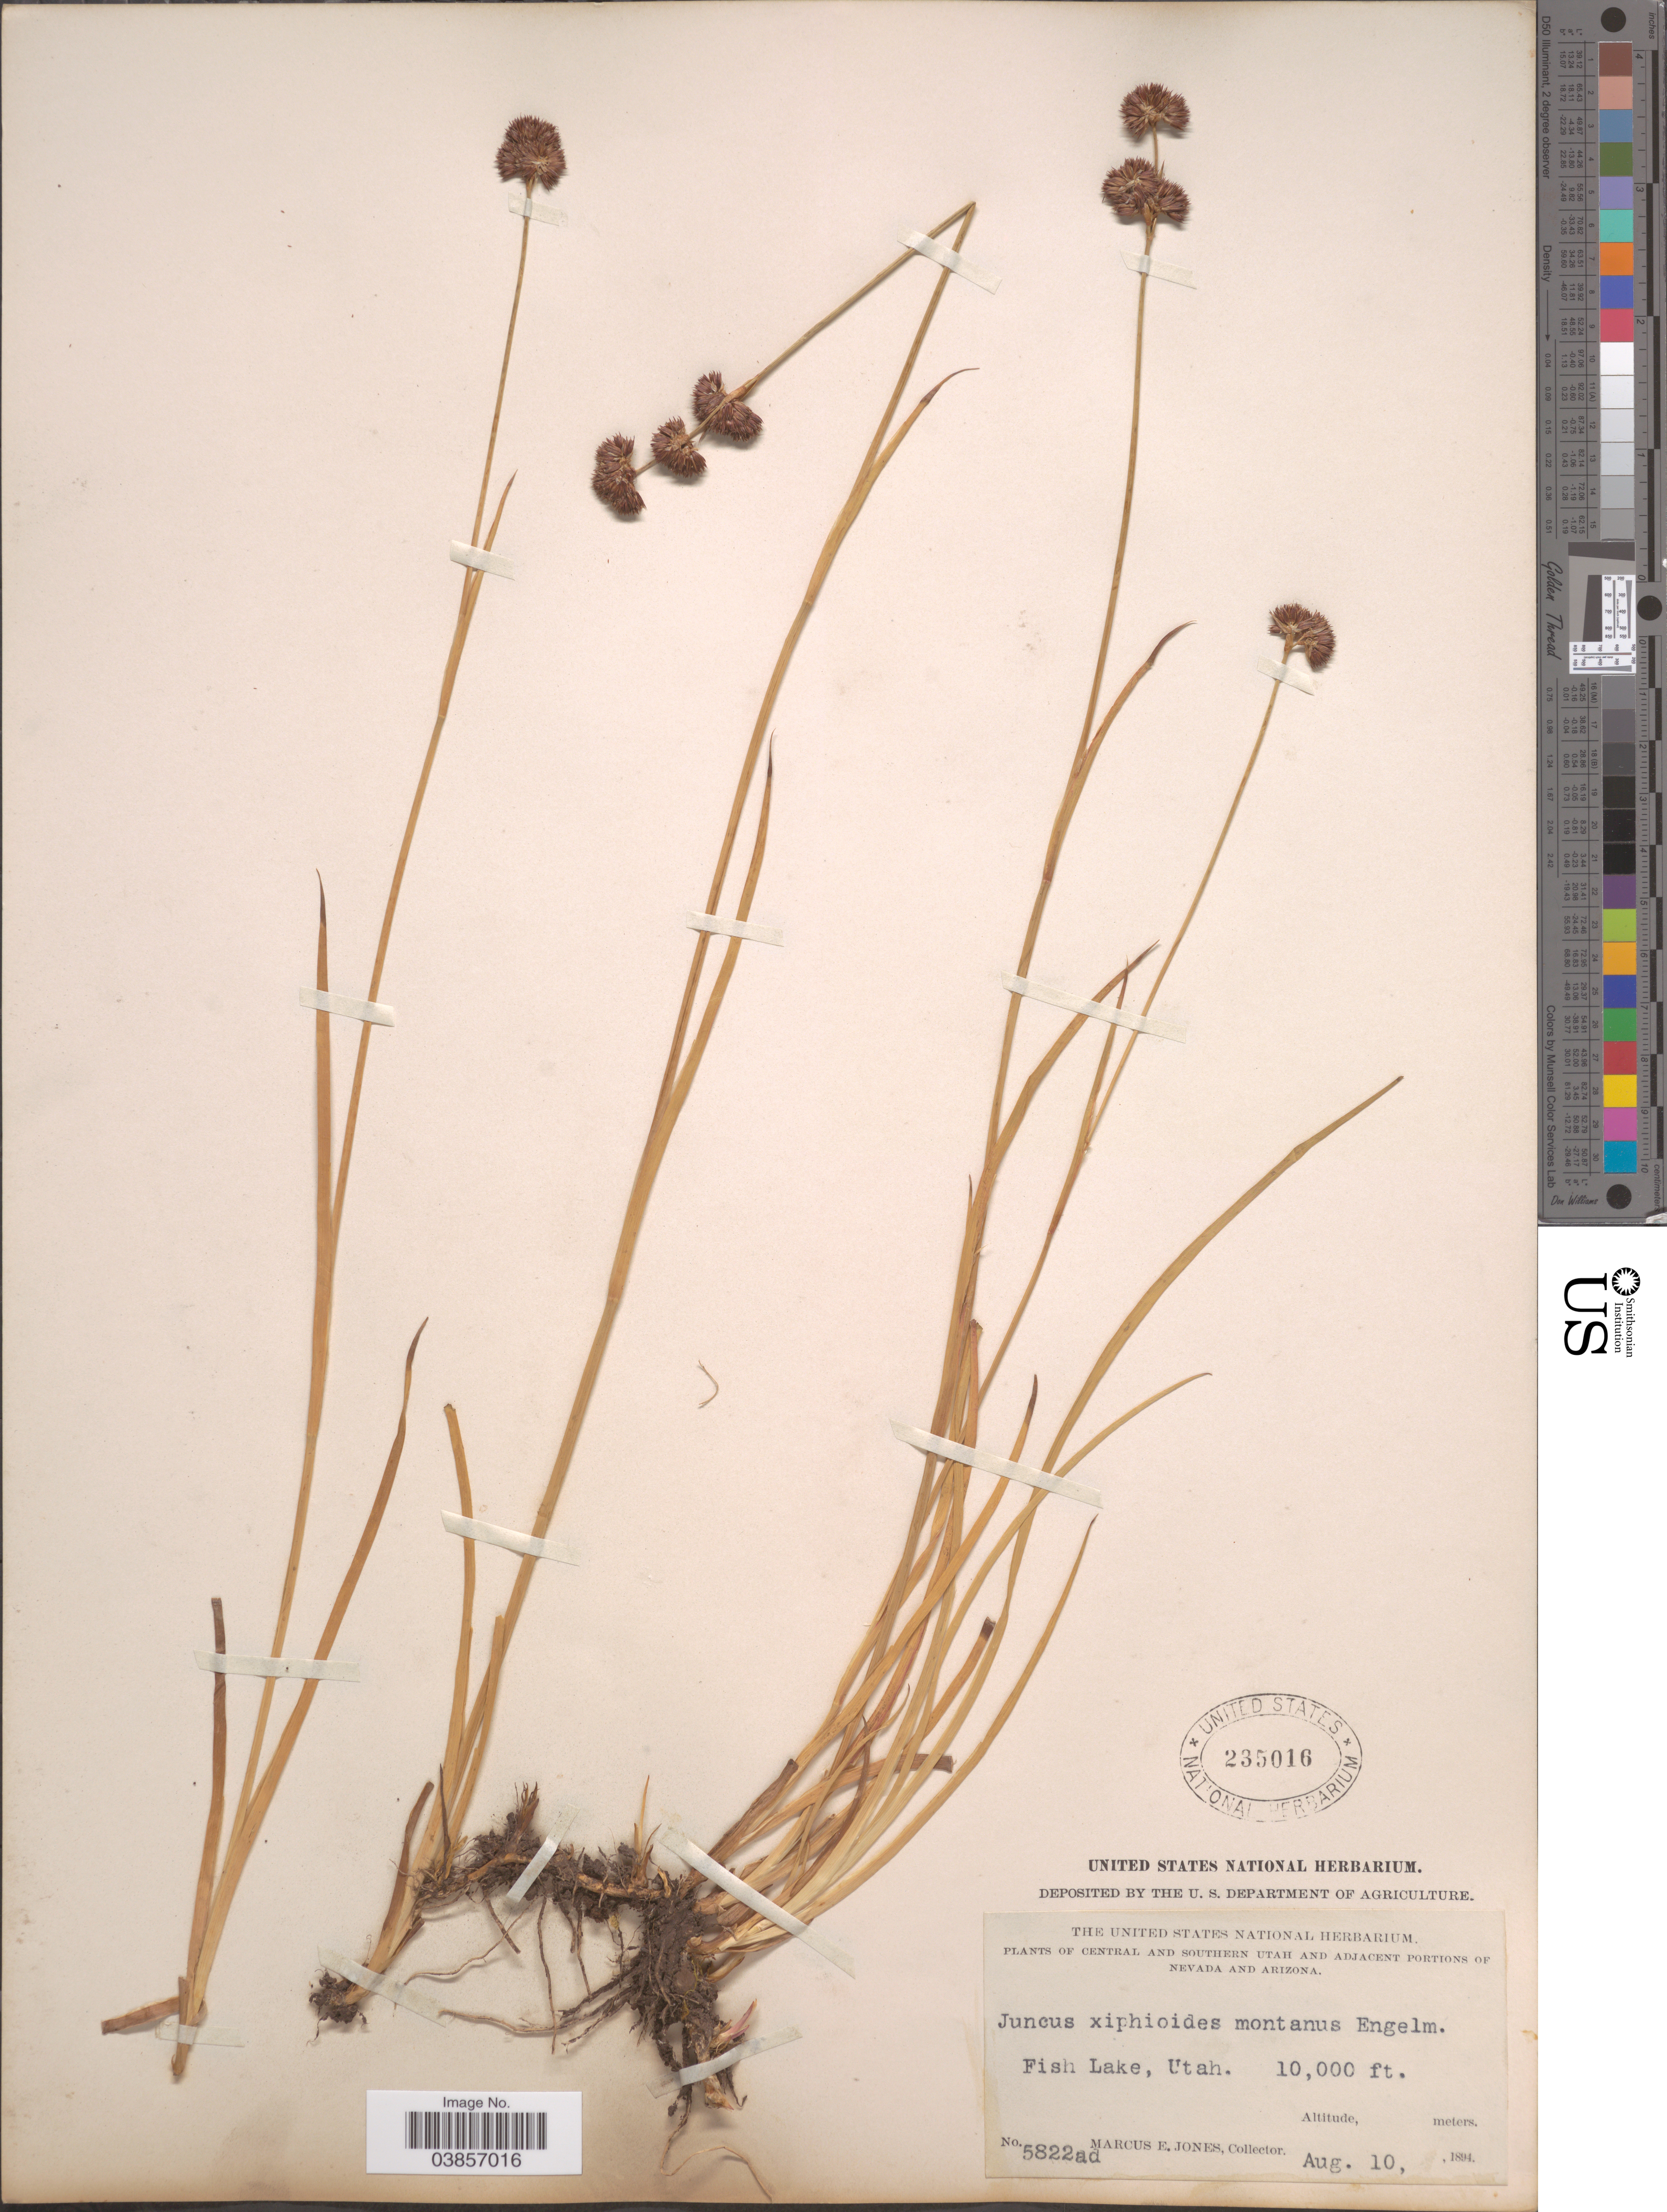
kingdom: Plantae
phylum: Tracheophyta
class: Liliopsida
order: Poales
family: Juncaceae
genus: Juncus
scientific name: Juncus saximontanus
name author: A. Nelson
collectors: M. E. Jones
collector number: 5822ad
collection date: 1894-08-10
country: United States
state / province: Utah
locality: Central and Southern Utah. Fish Lake.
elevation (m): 3048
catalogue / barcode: US 235016